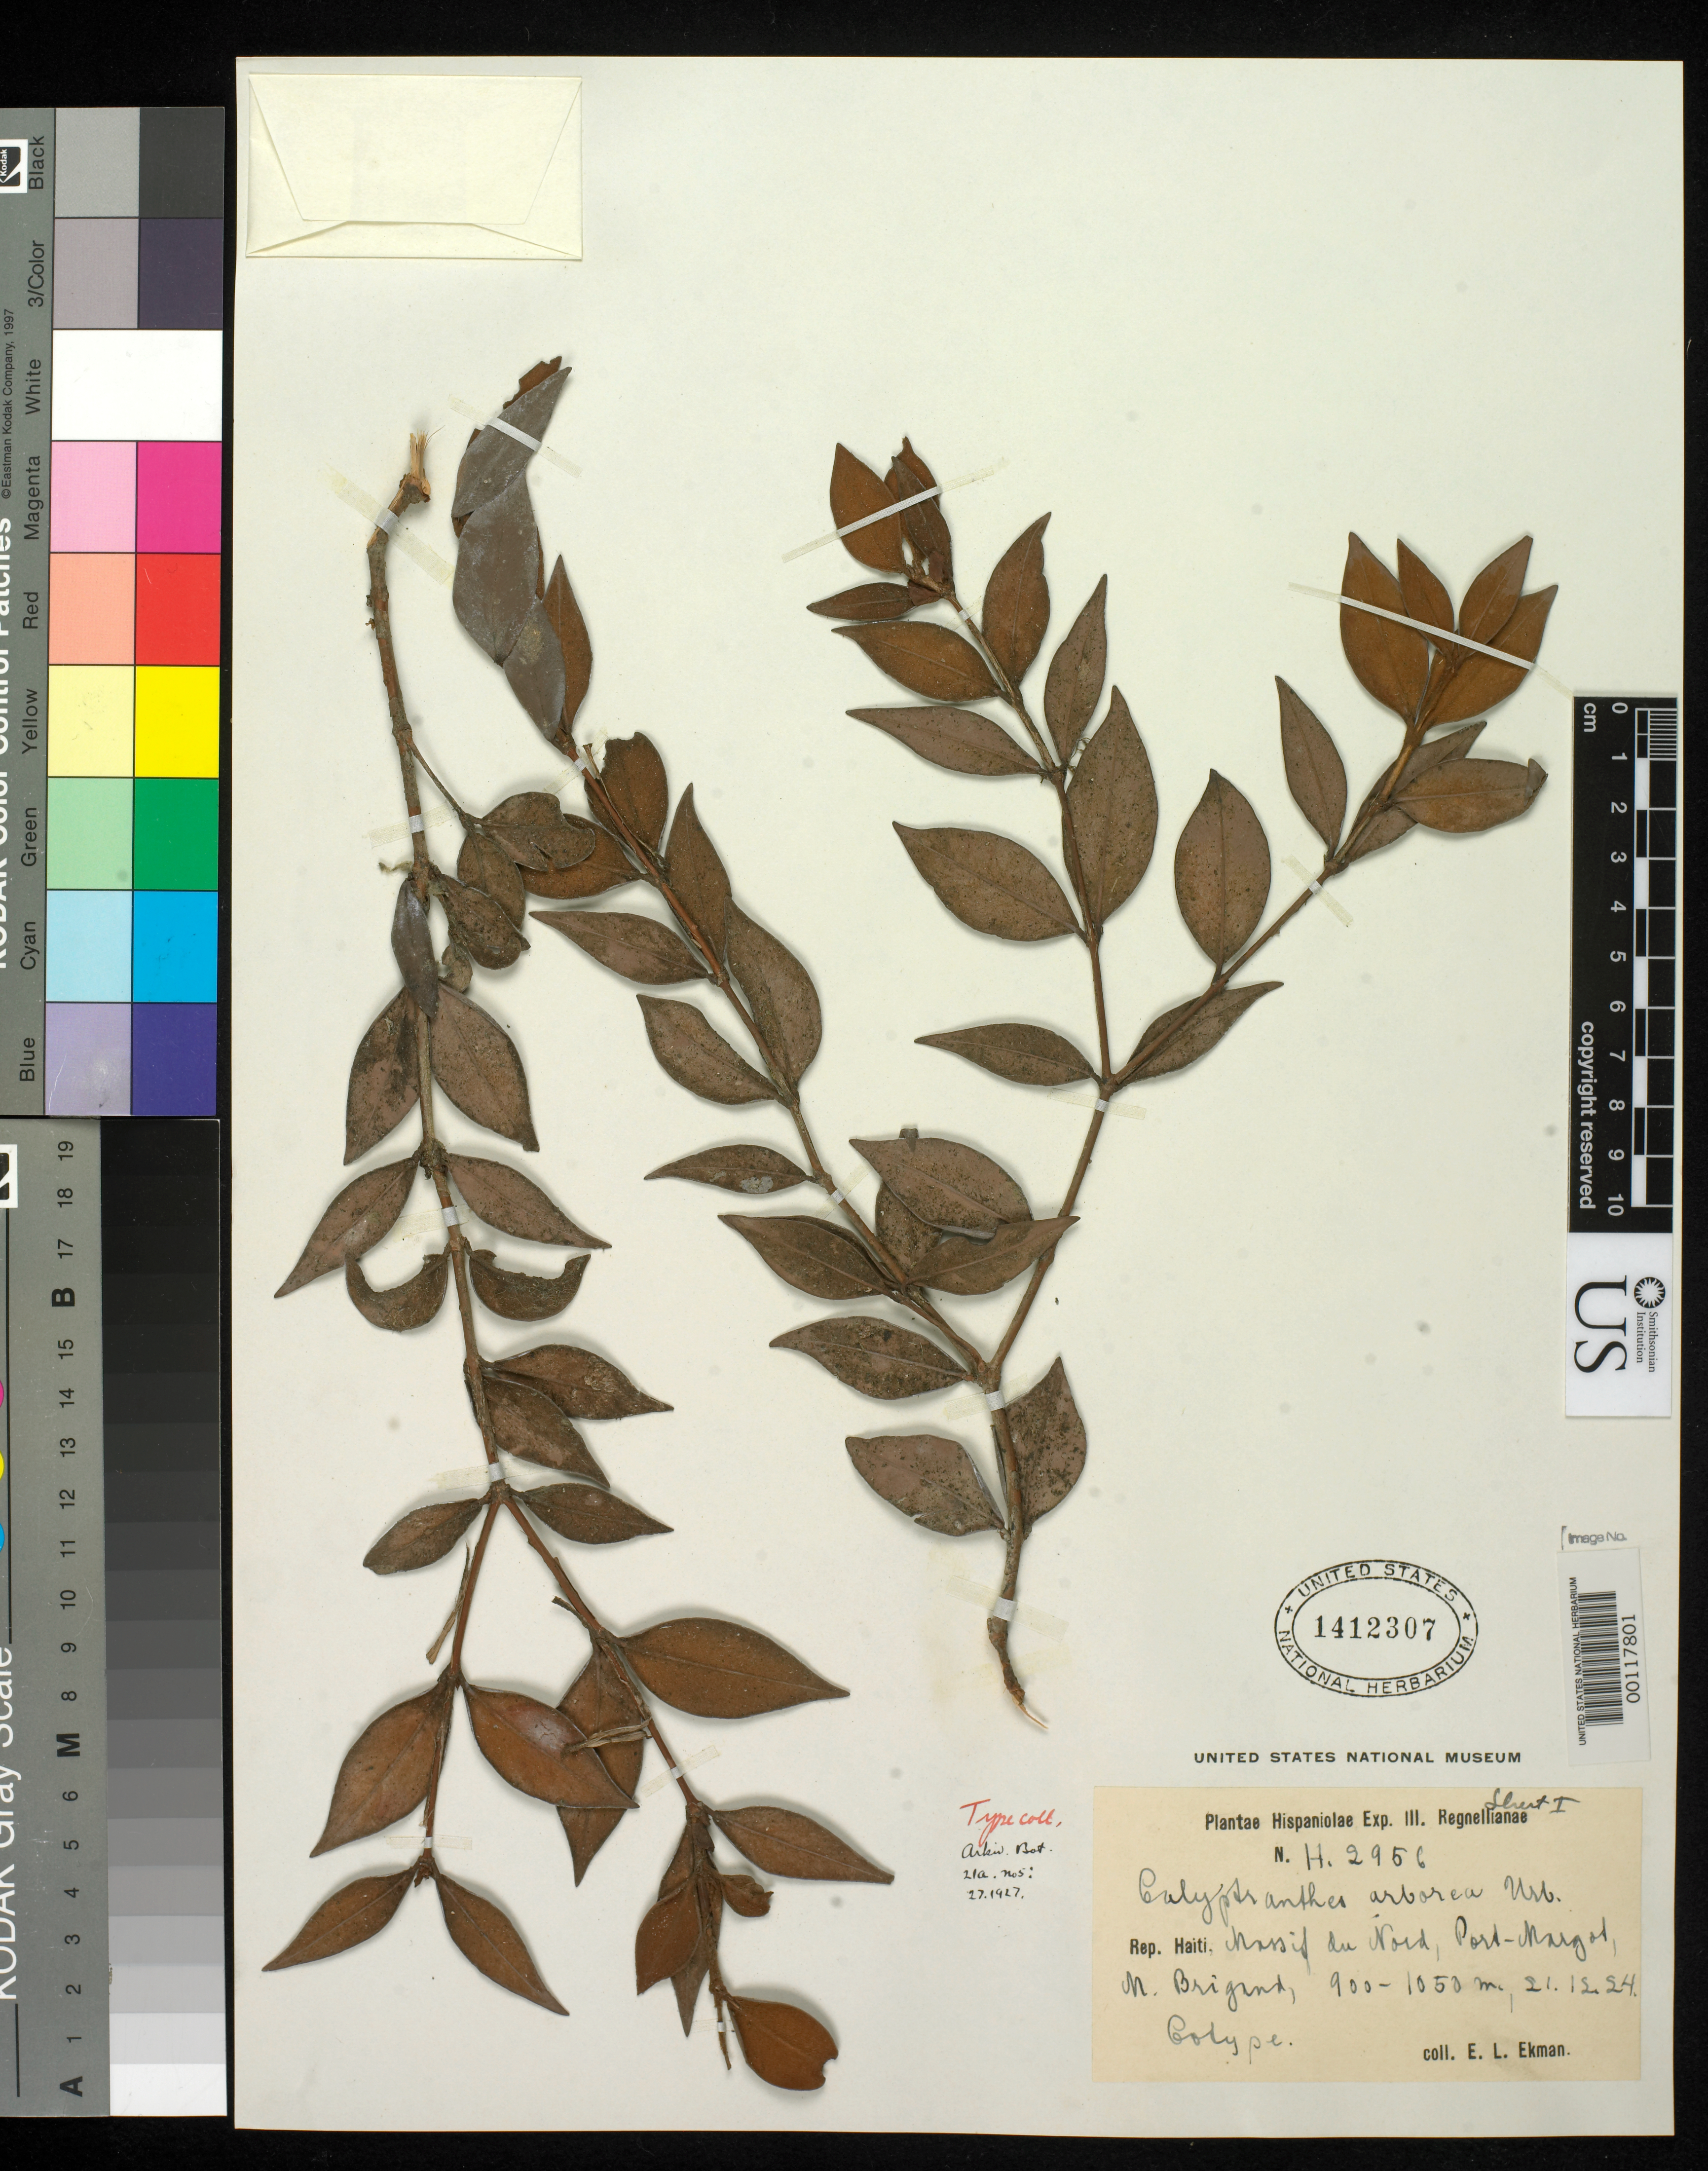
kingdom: Plantae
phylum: Tracheophyta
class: Magnoliopsida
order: Myrtales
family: Myrtaceae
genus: Calyptranthes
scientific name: Calyptranthes arborea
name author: Urb. & Ekman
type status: Isotype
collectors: E. L. Ekman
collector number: H 2956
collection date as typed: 21 Dec 1924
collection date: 1924-12-21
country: Haiti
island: Hispaniola Island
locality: Massif du Nord, prope Bayeux, Morne Brigand.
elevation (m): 900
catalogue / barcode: US 1412307